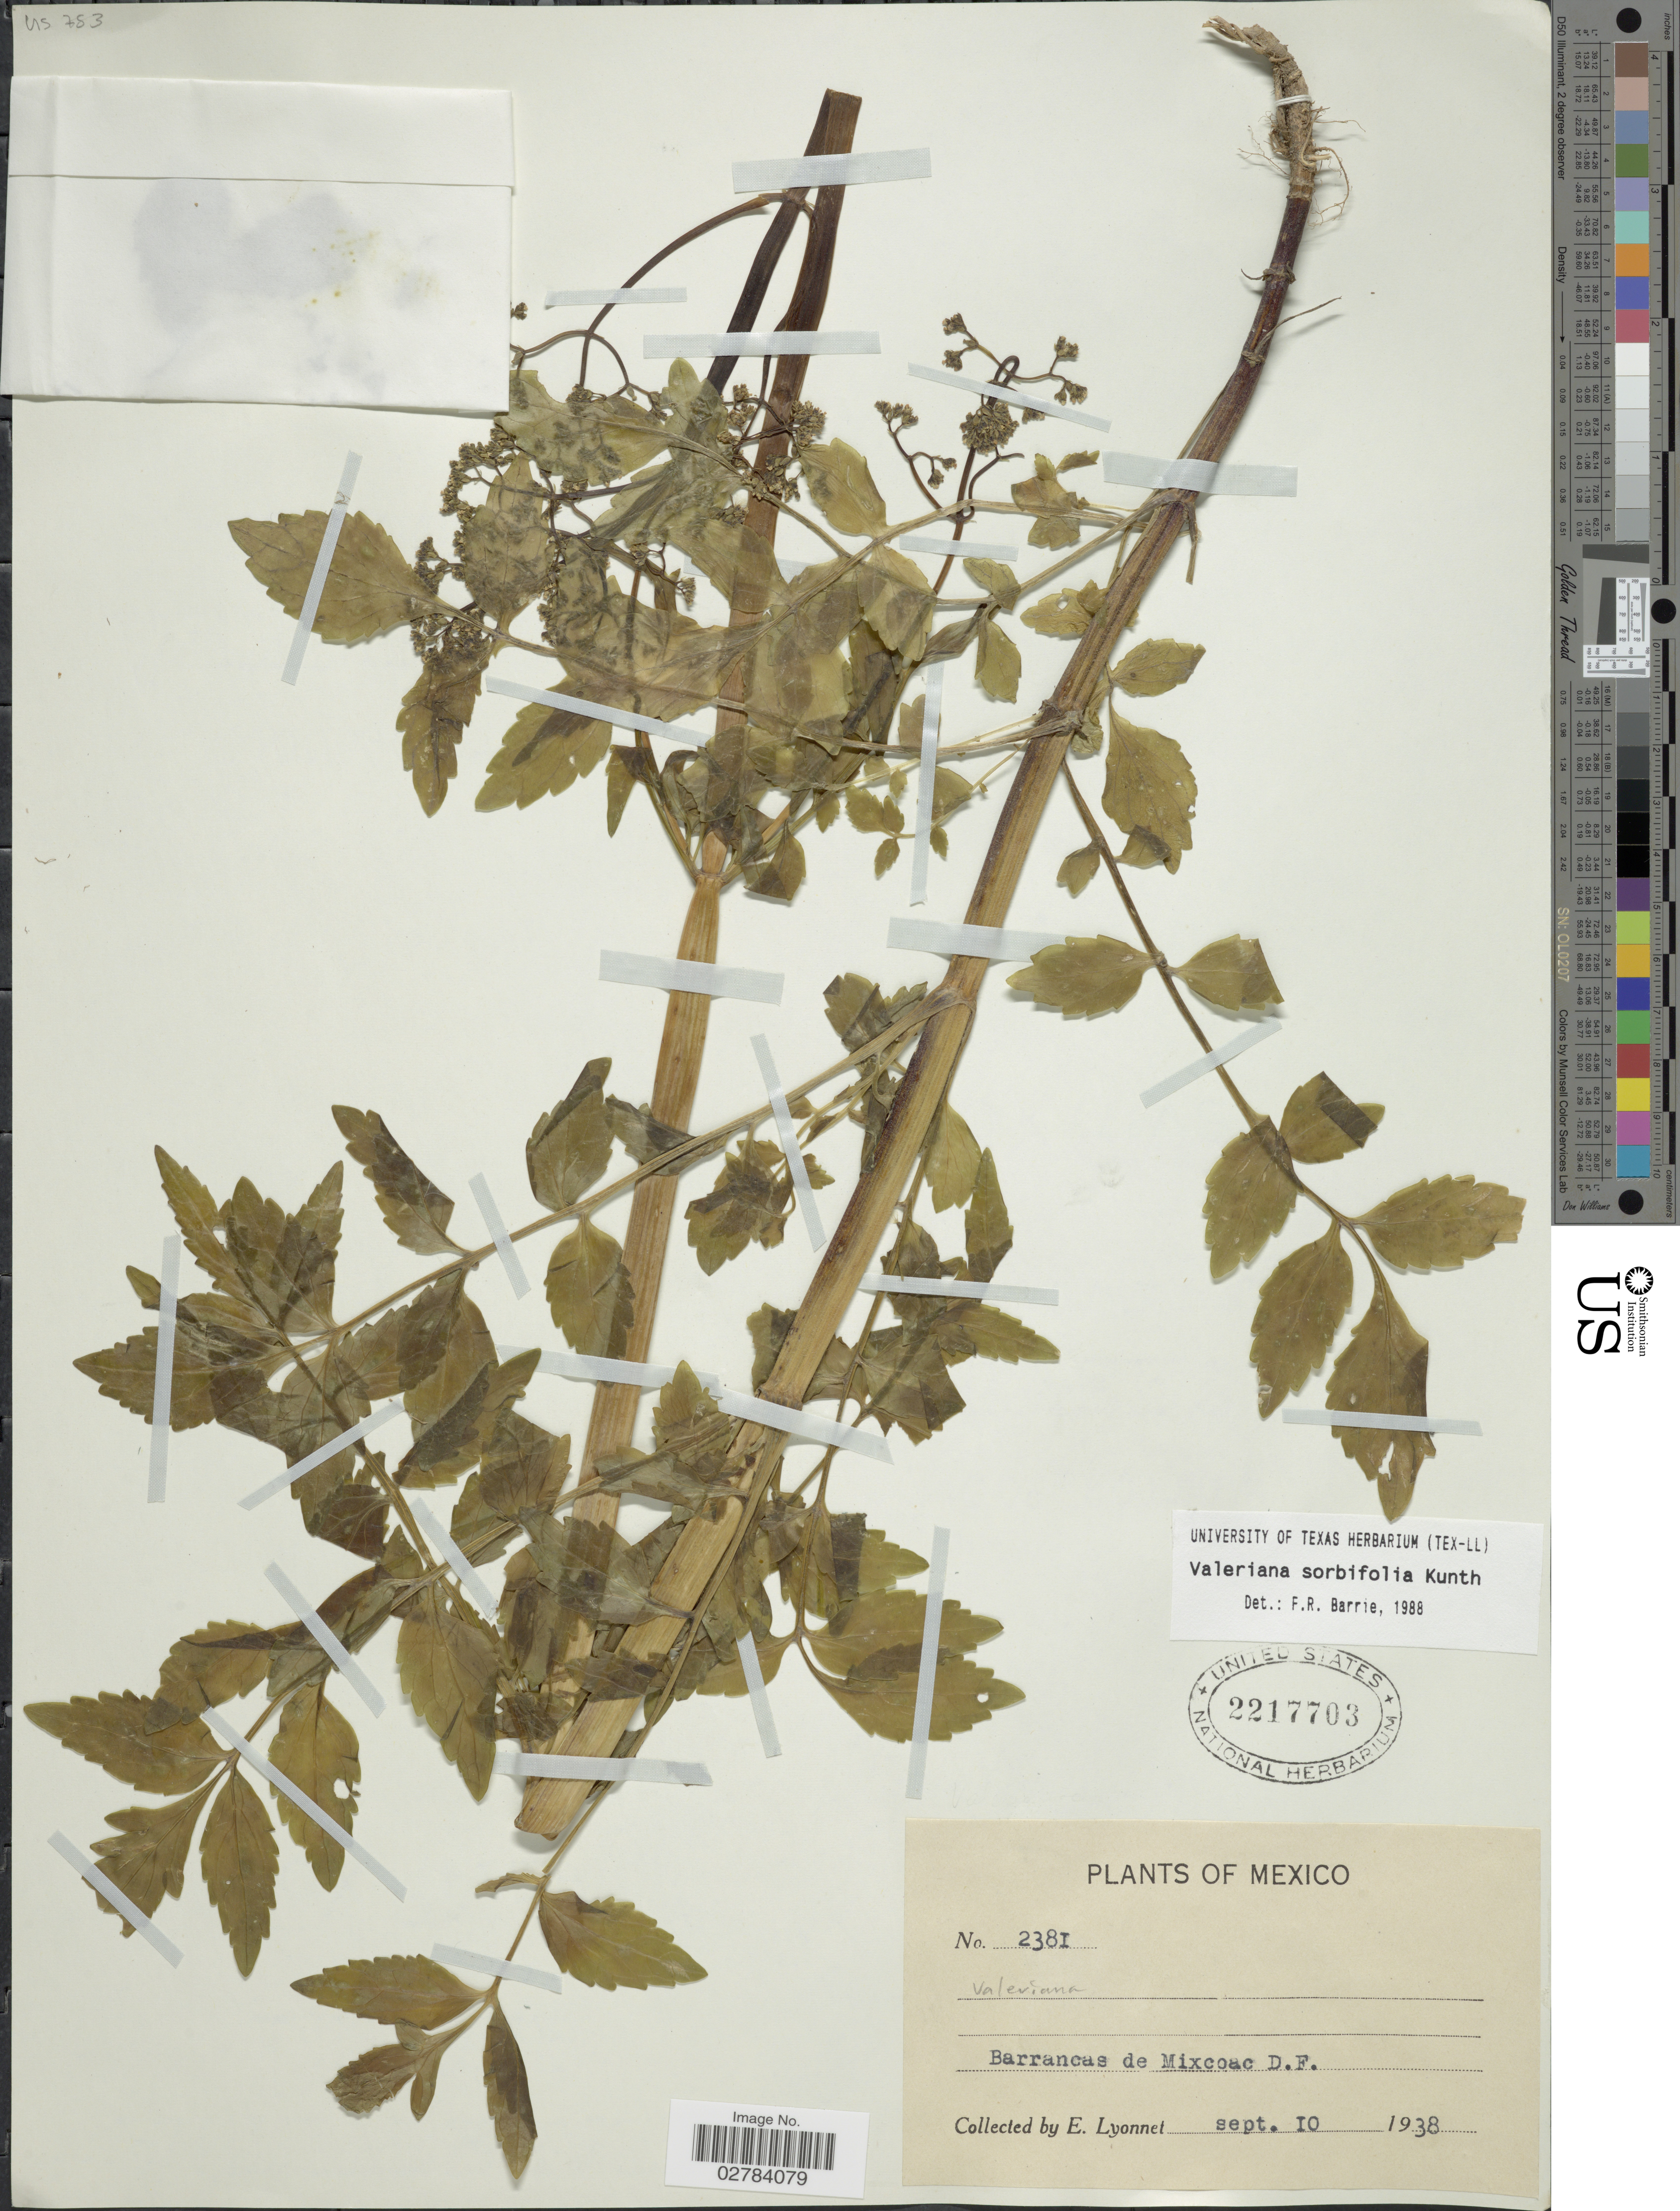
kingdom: Plantae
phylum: Tracheophyta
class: Magnoliopsida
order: Dipsacales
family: Caprifoliaceae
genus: Valeriana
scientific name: Valeriana sorbifolia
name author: Kunth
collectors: E. Lyonnet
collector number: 2381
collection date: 1938-09-10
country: Mexico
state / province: Distrito Federal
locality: Barrancas de Mixcoac.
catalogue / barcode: US 2217703